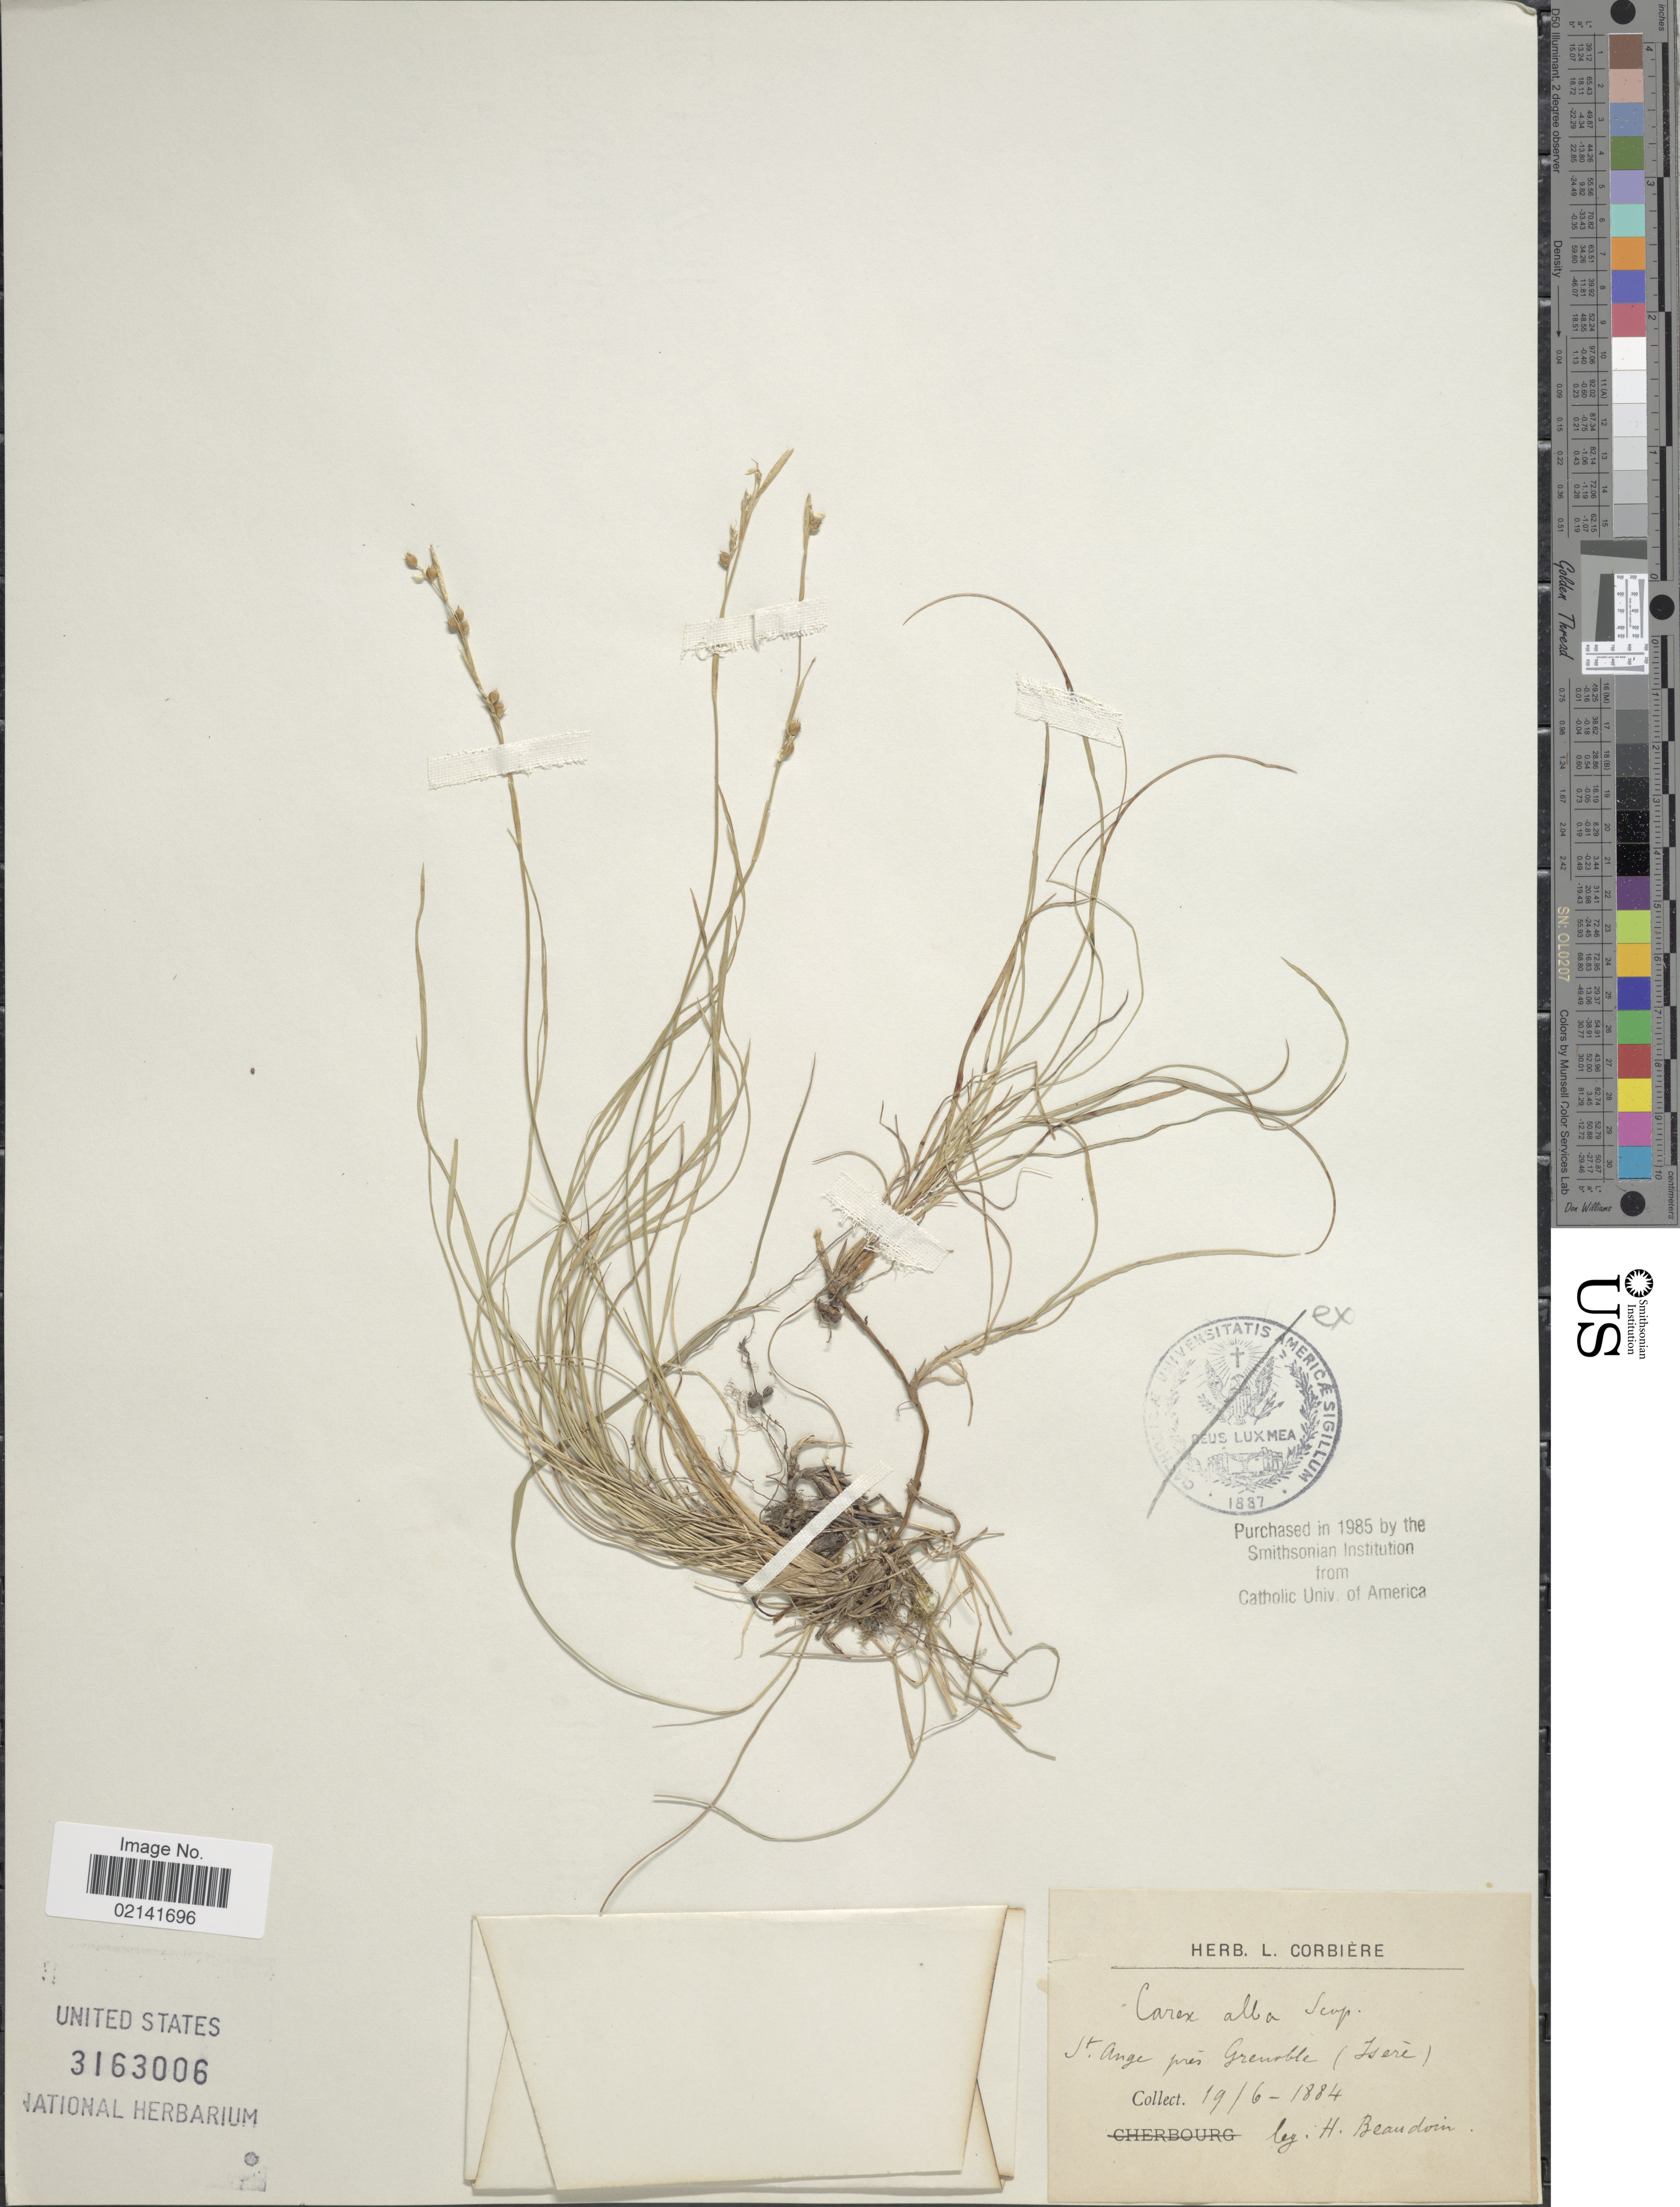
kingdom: Plantae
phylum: Tracheophyta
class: Liliopsida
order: Poales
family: Cyperaceae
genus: Carex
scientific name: Carex alba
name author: Scop.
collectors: Beaudouin, H.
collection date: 1884-06-19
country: France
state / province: Auvergne-Rhône-Alpes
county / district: Isère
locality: St. Ange pres Grenoble (Isere)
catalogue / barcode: US 3163006